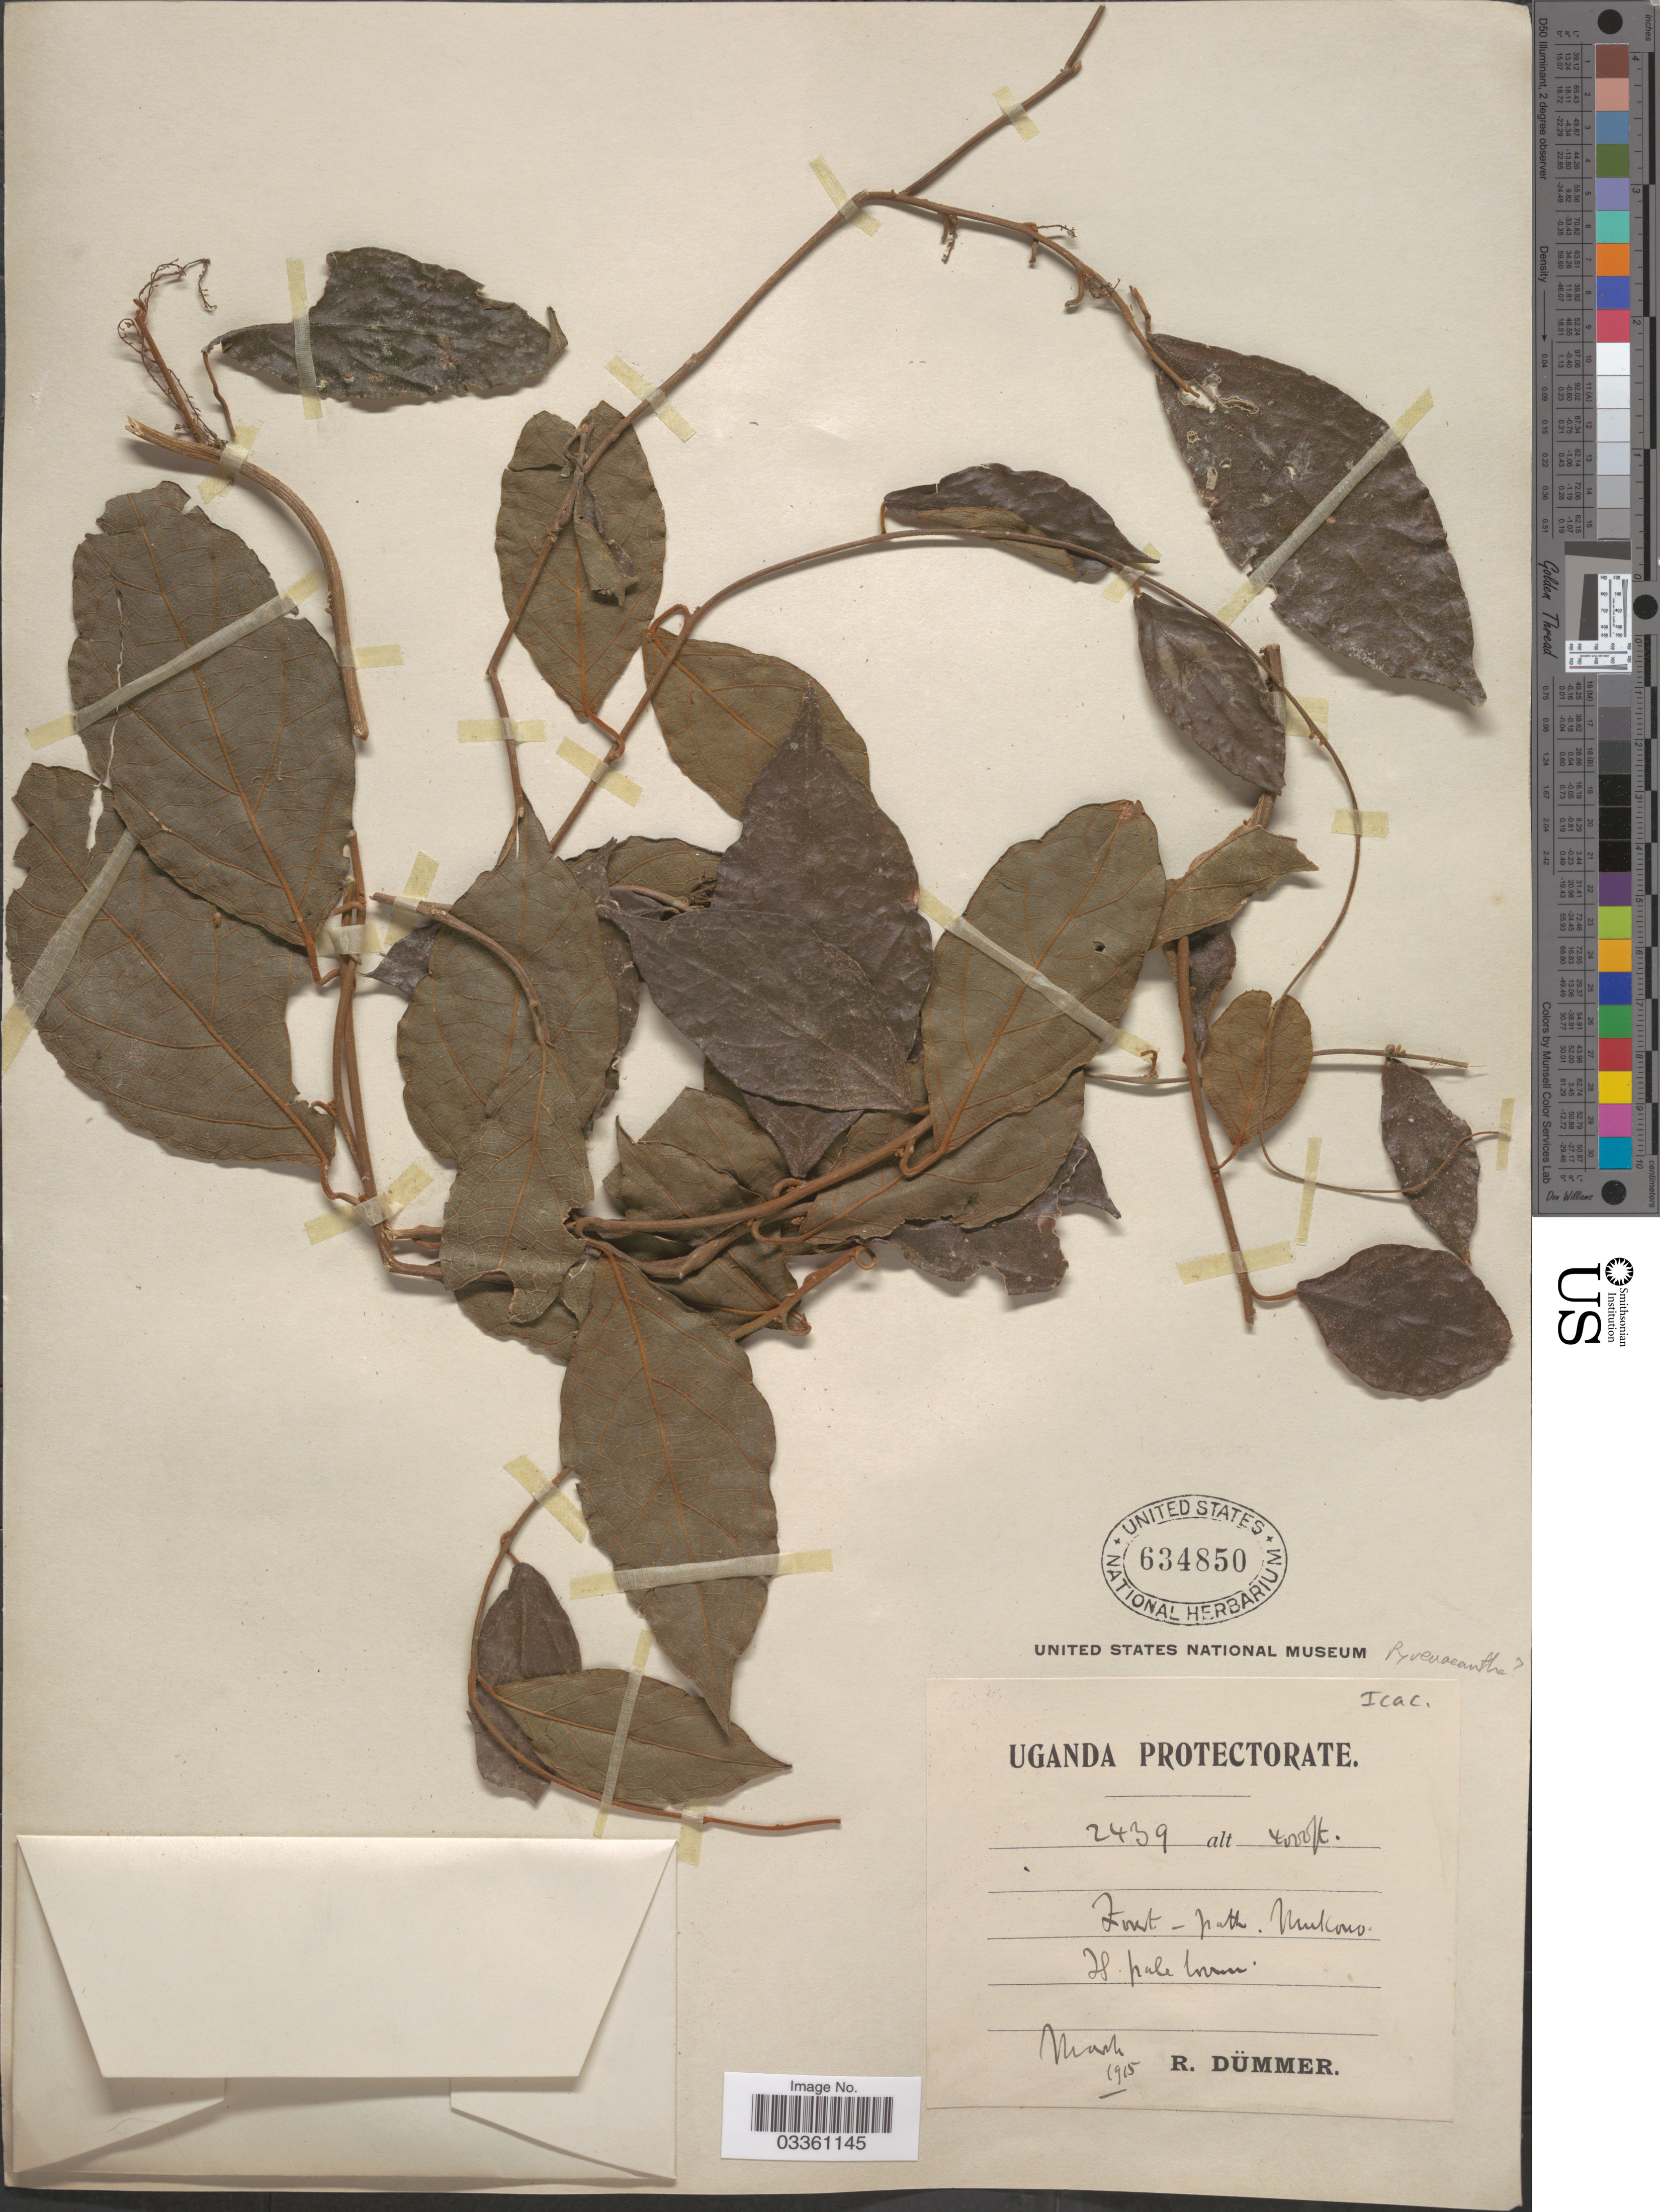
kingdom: Plantae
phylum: Tracheophyta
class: Magnoliopsida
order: Icacinales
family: Icacinaceae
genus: Pyrenacantha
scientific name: Pyrenacantha sylvestris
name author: S. Moore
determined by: Boutique, Raymond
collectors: R. A. Dümmer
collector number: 2439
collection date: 1915-03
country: Uganda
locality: Forest- path Mukono.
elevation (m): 1219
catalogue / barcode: US 634850